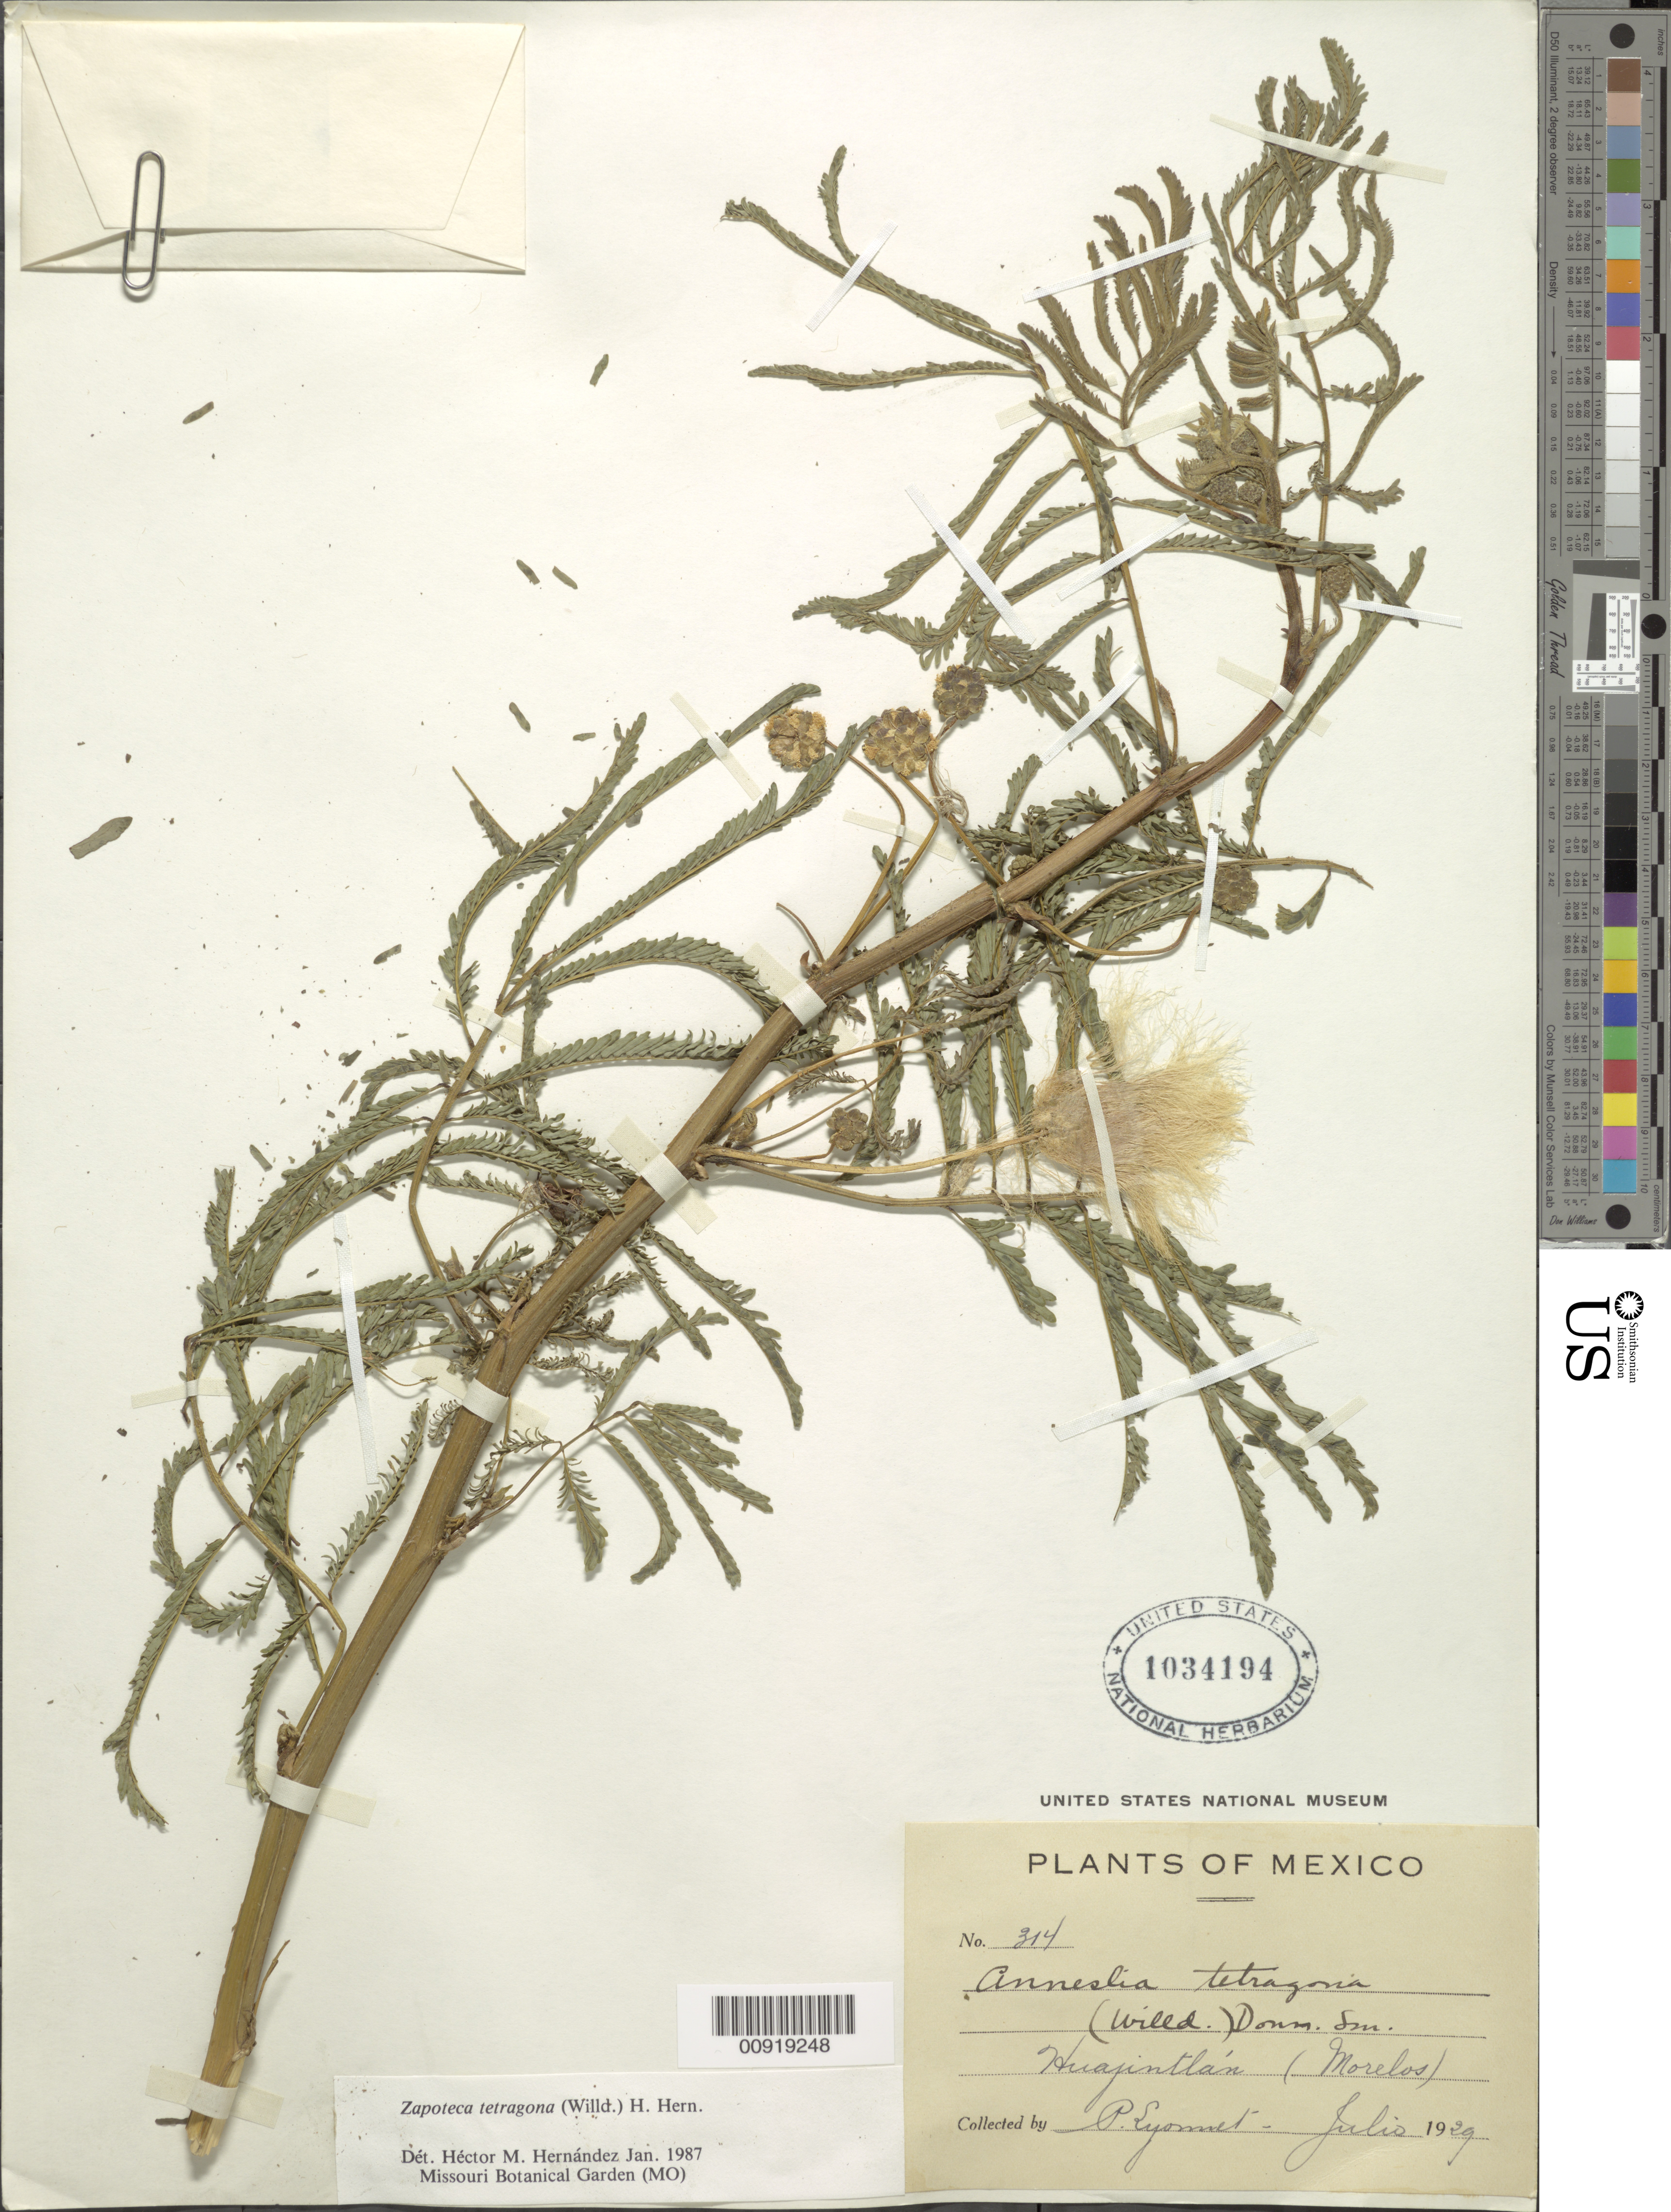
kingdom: Plantae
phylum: Tracheophyta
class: Magnoliopsida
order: Fabales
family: Fabaceae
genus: Zapoteca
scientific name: Zapoteca tetragona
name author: (Willd.) H.M. Hern.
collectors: Bro. E. Lyonnet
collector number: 314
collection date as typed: Jul 1929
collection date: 1929-07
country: Mexico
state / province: Morelos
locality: Huajintlán (Morelos).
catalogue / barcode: US 1034194